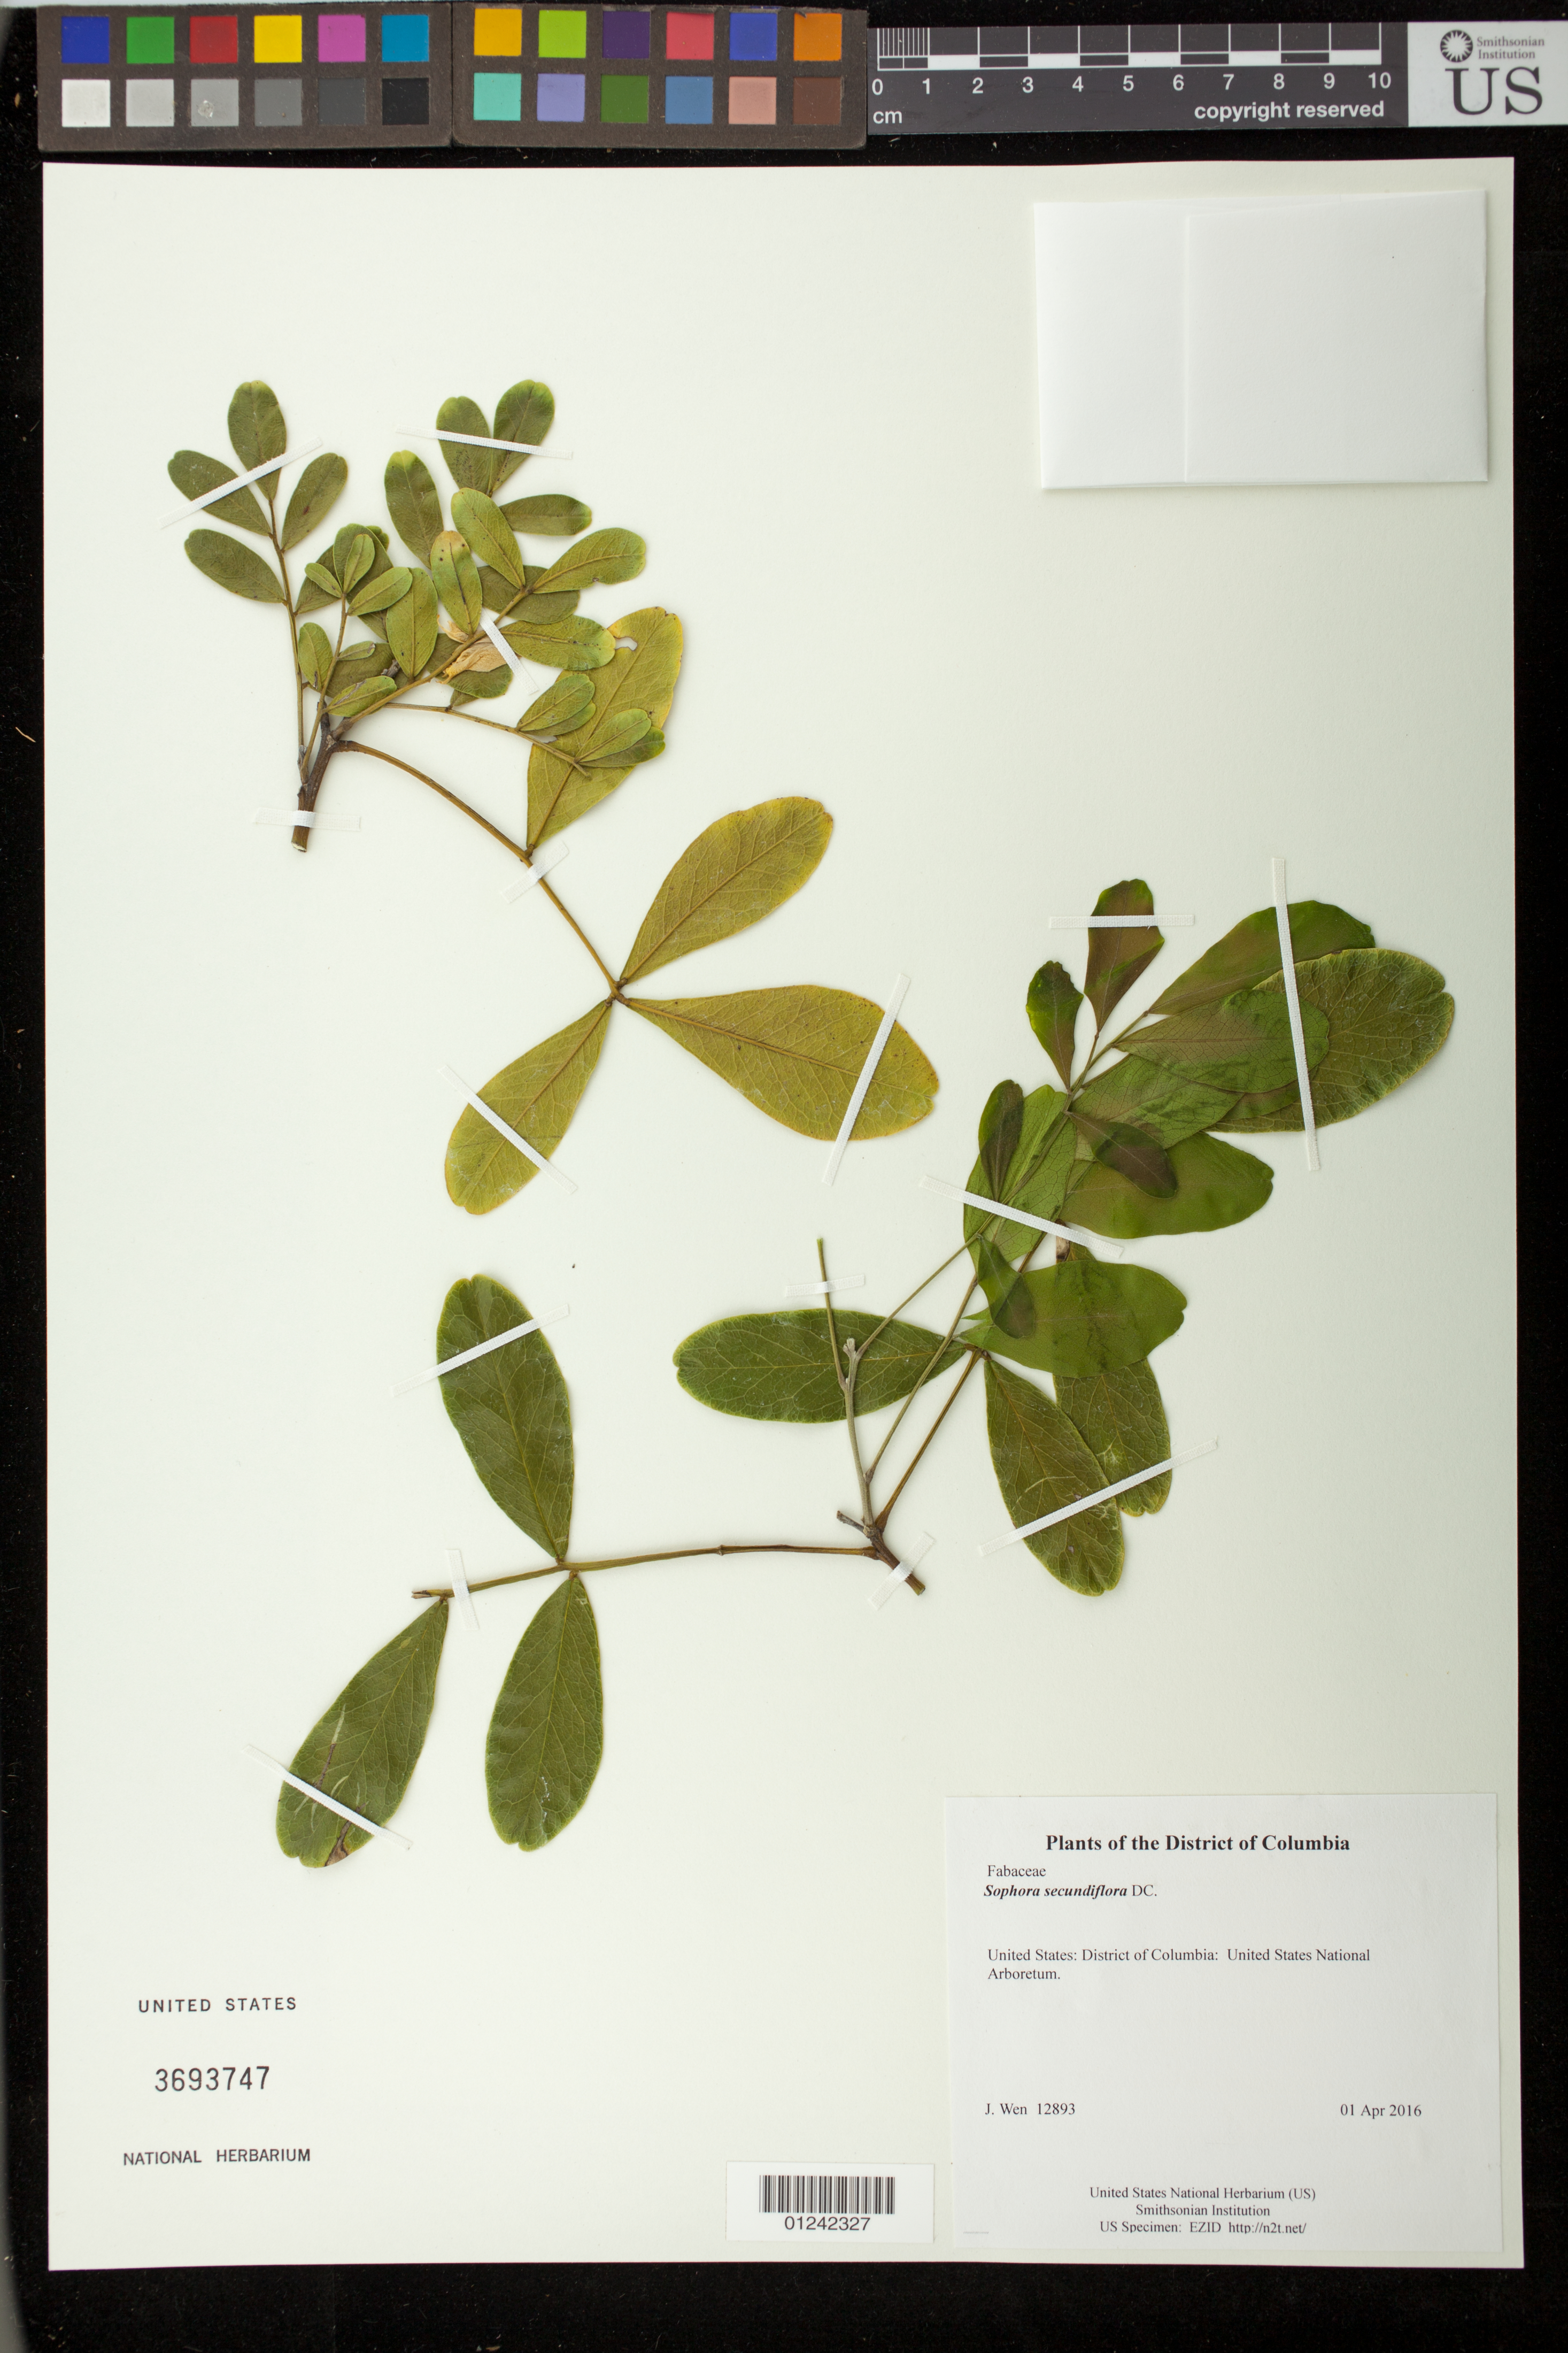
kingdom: Plantae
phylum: Tracheophyta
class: Magnoliopsida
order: Fabales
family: Fabaceae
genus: Sophora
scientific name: Sophora secundiflora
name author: DC.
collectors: J. Wen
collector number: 12893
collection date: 2016-04-01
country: United States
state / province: District of Columbia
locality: United States National Arboretum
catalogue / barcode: US 3693747